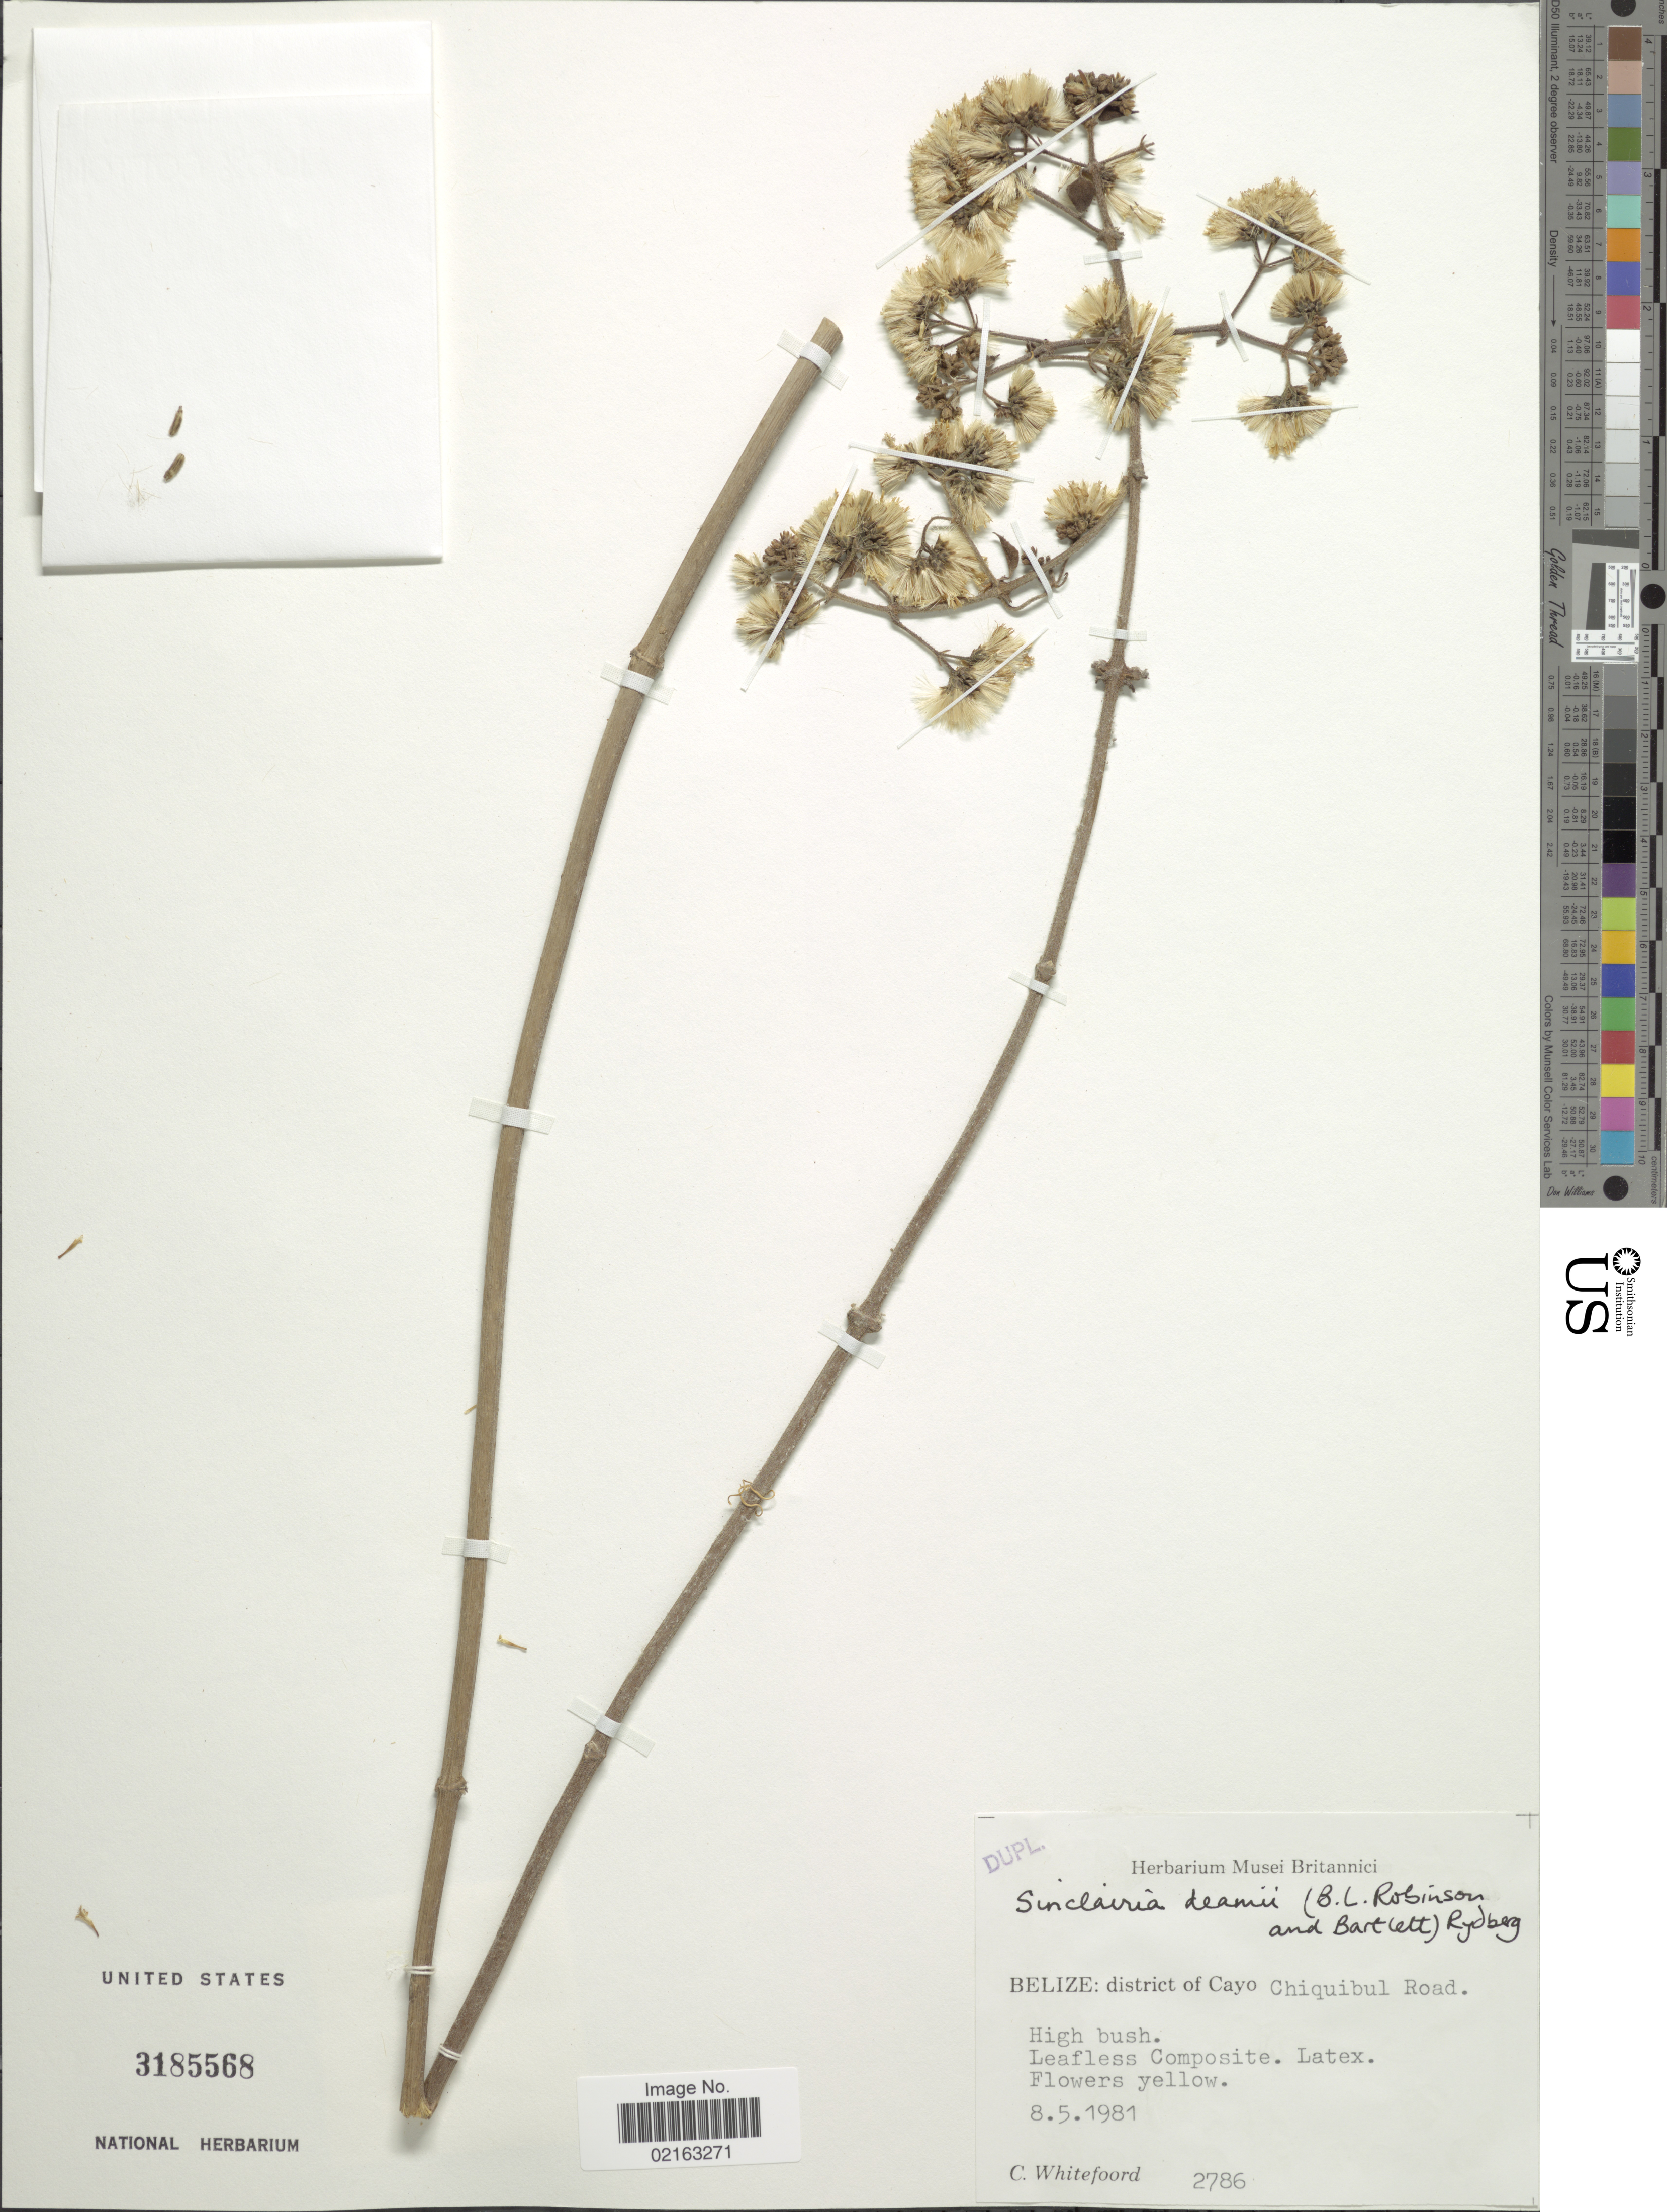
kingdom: Plantae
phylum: Tracheophyta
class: Magnoliopsida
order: Asterales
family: Asteraceae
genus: Sinclairia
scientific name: Sinclairia deamii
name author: (B.L. Rob. & Bartl.) Rydb.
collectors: C. Whitefoord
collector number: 2786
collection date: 1981-05-08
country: Belize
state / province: Cayo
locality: Belize: district of Cayo. Chiquibul Road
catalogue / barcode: US 3185568